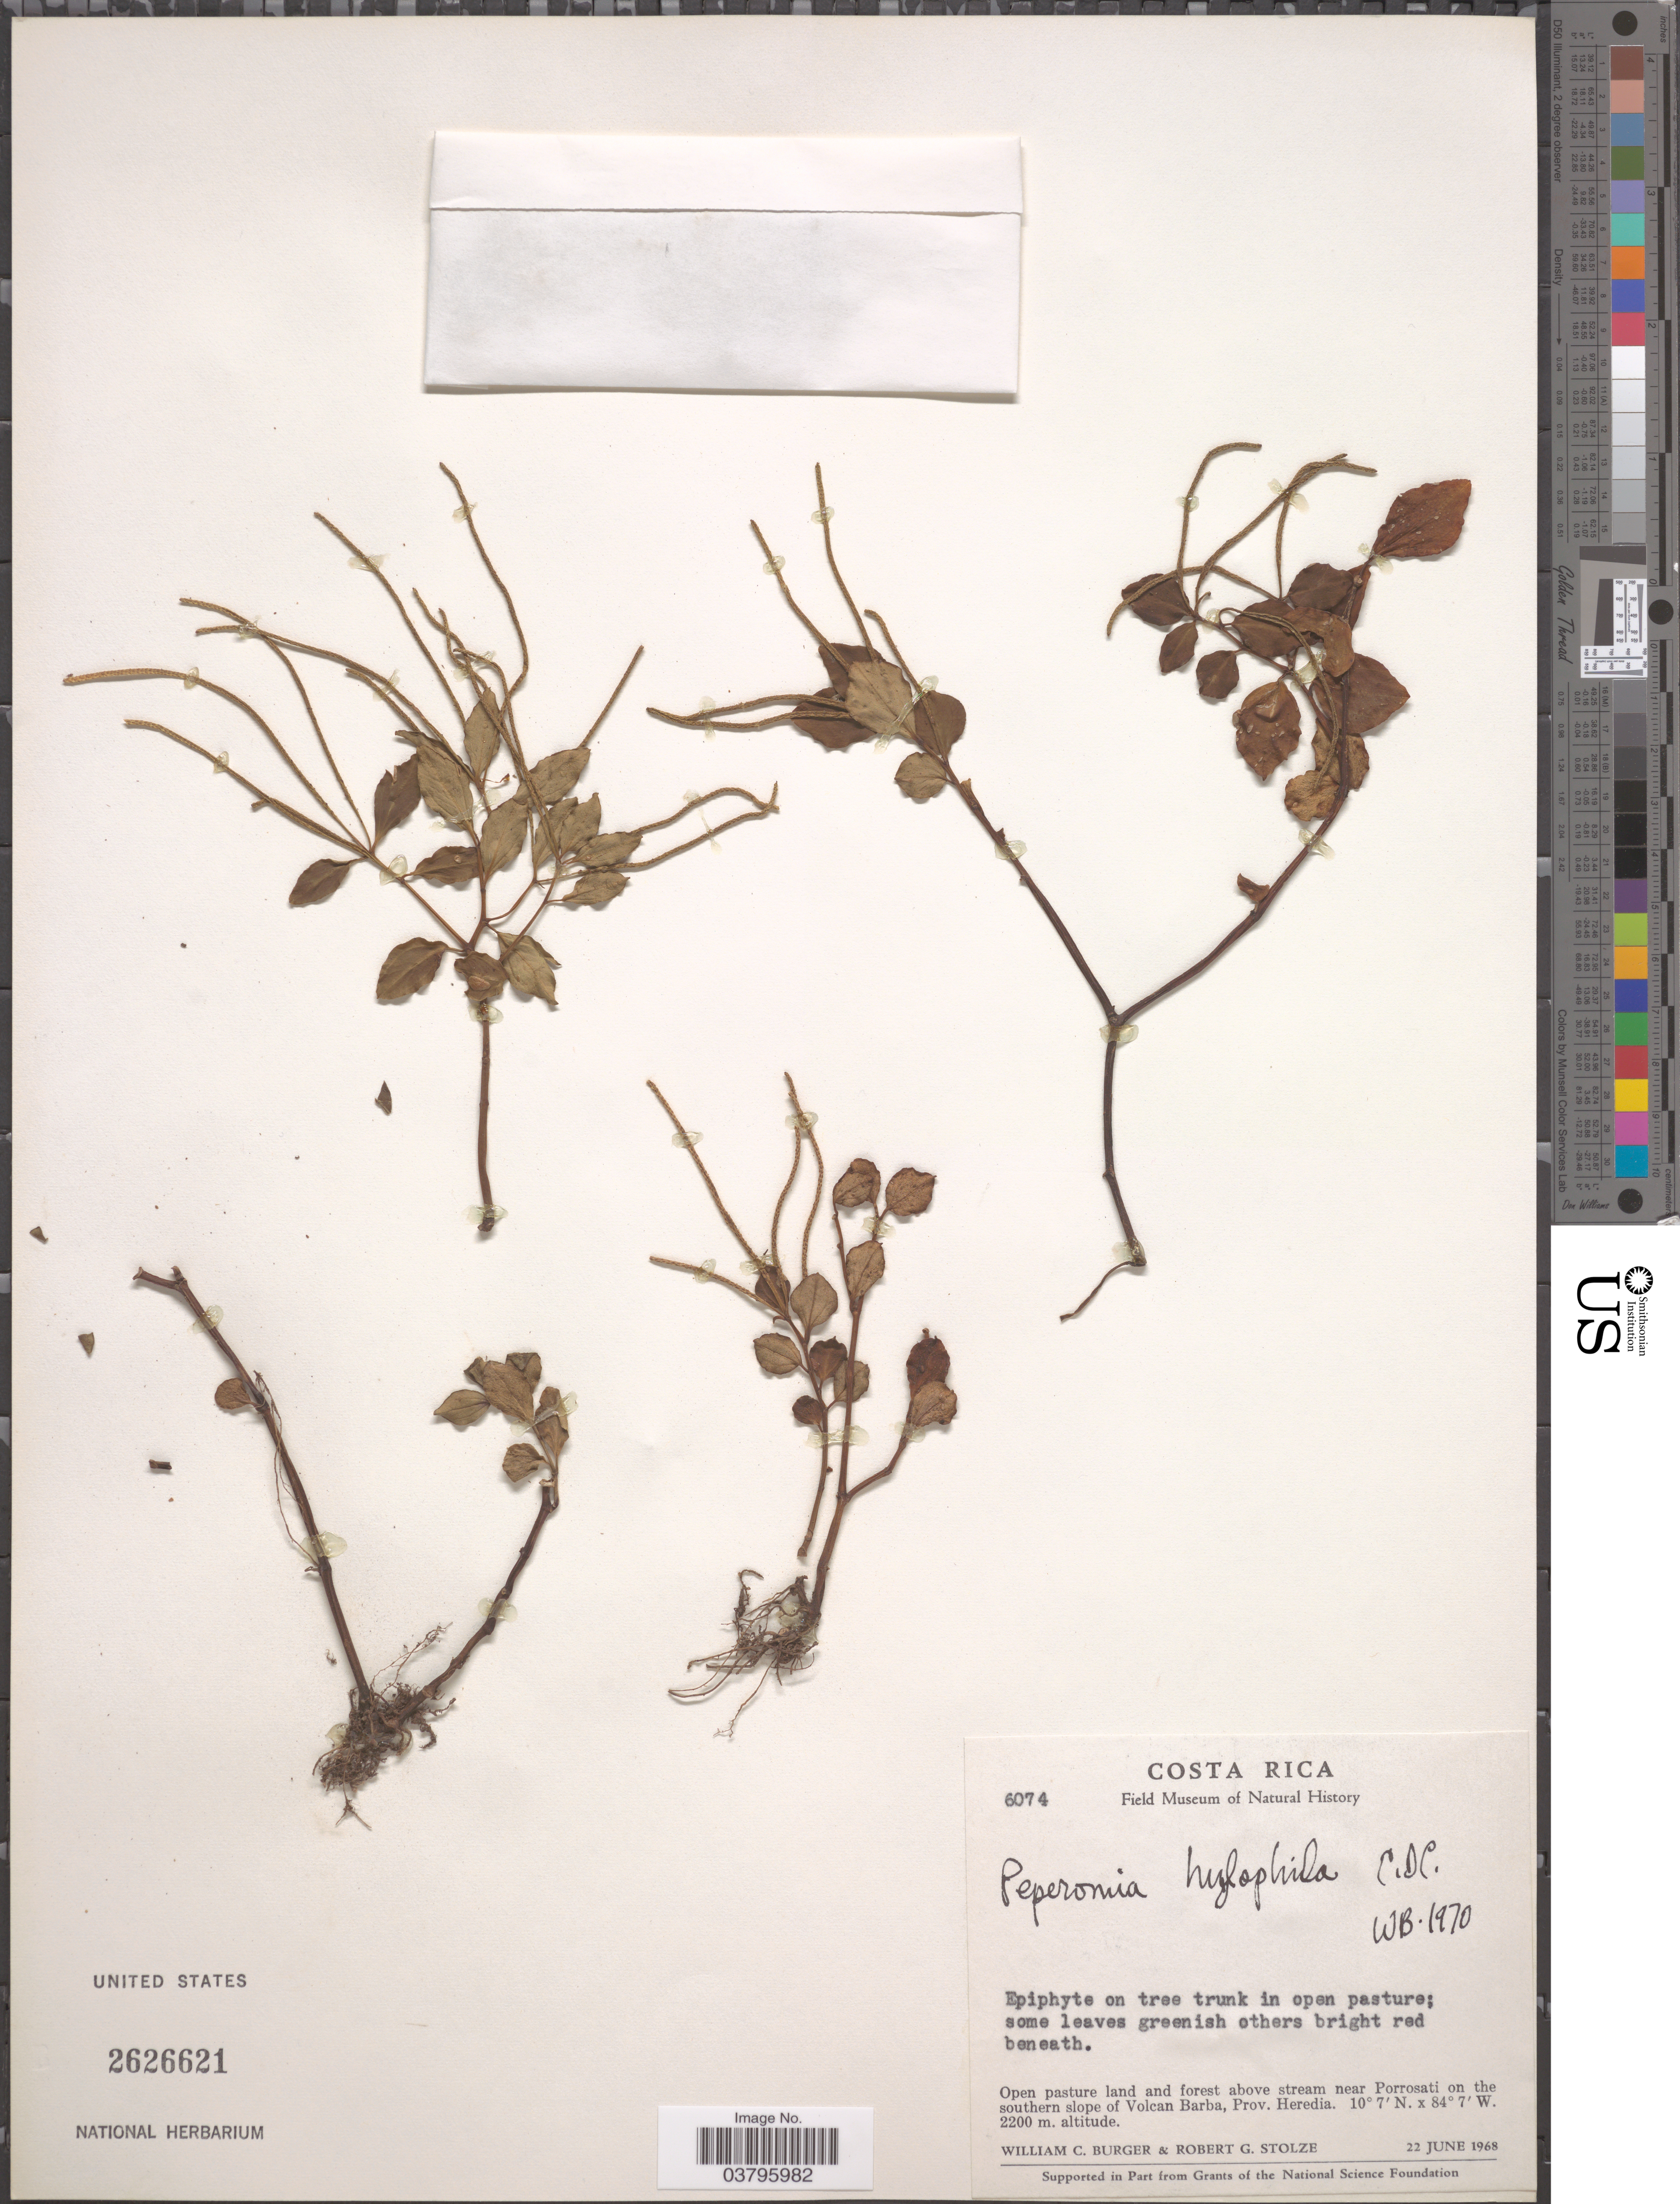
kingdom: Plantae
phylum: Tracheophyta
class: Magnoliopsida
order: Piperales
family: Piperaceae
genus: Peperomia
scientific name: Peperomia hylophila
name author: C. DC. in Pittier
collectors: W. Burger & R. G. Stolze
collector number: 6074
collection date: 1968-06-22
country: Costa Rica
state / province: Heredia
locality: Open pasture land and forest above stream near Porrosati on the southern slope of Volcan Barba.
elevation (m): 2200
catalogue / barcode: US 2626621